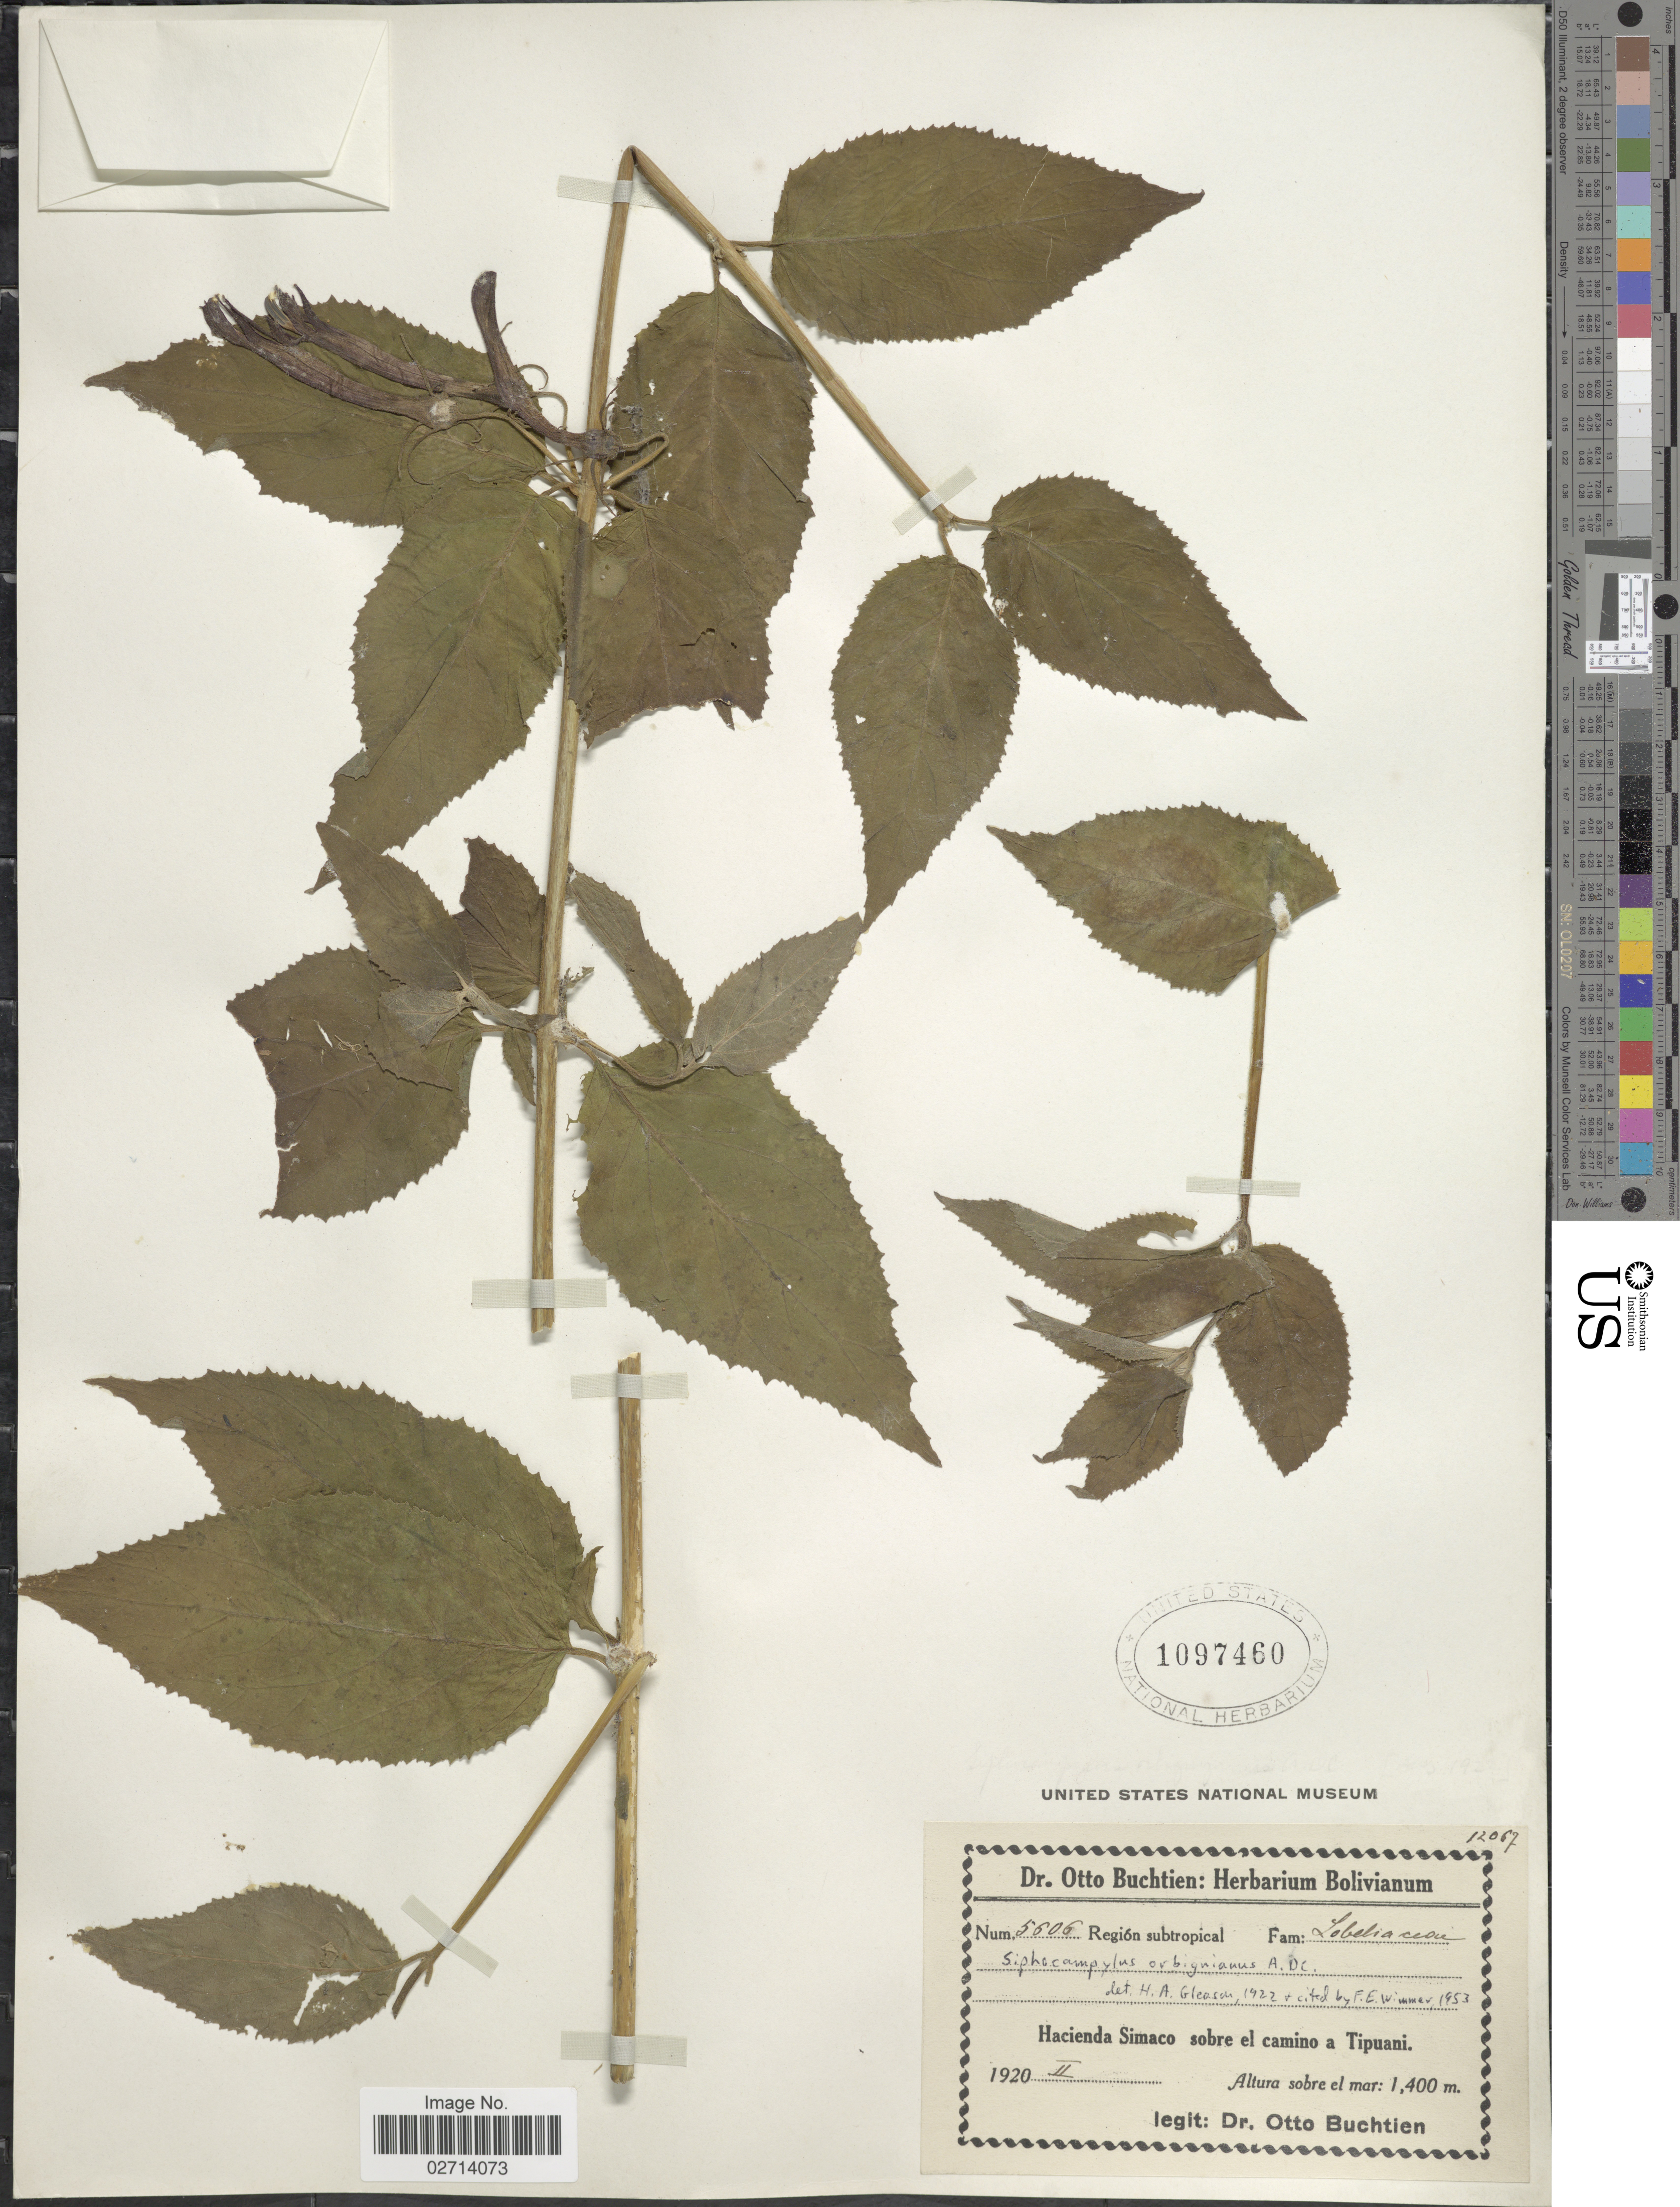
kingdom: Plantae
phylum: Tracheophyta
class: Magnoliopsida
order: Asterales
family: Campanulaceae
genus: Siphocampylus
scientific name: Siphocampylus orbignianus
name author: A. DC.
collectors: O. Buchtien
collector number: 5606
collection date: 1920-02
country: Bolivia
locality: Región subtropical. Hacienda Simaco sobre el camino a Tipuani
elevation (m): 1400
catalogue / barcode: US 1097460